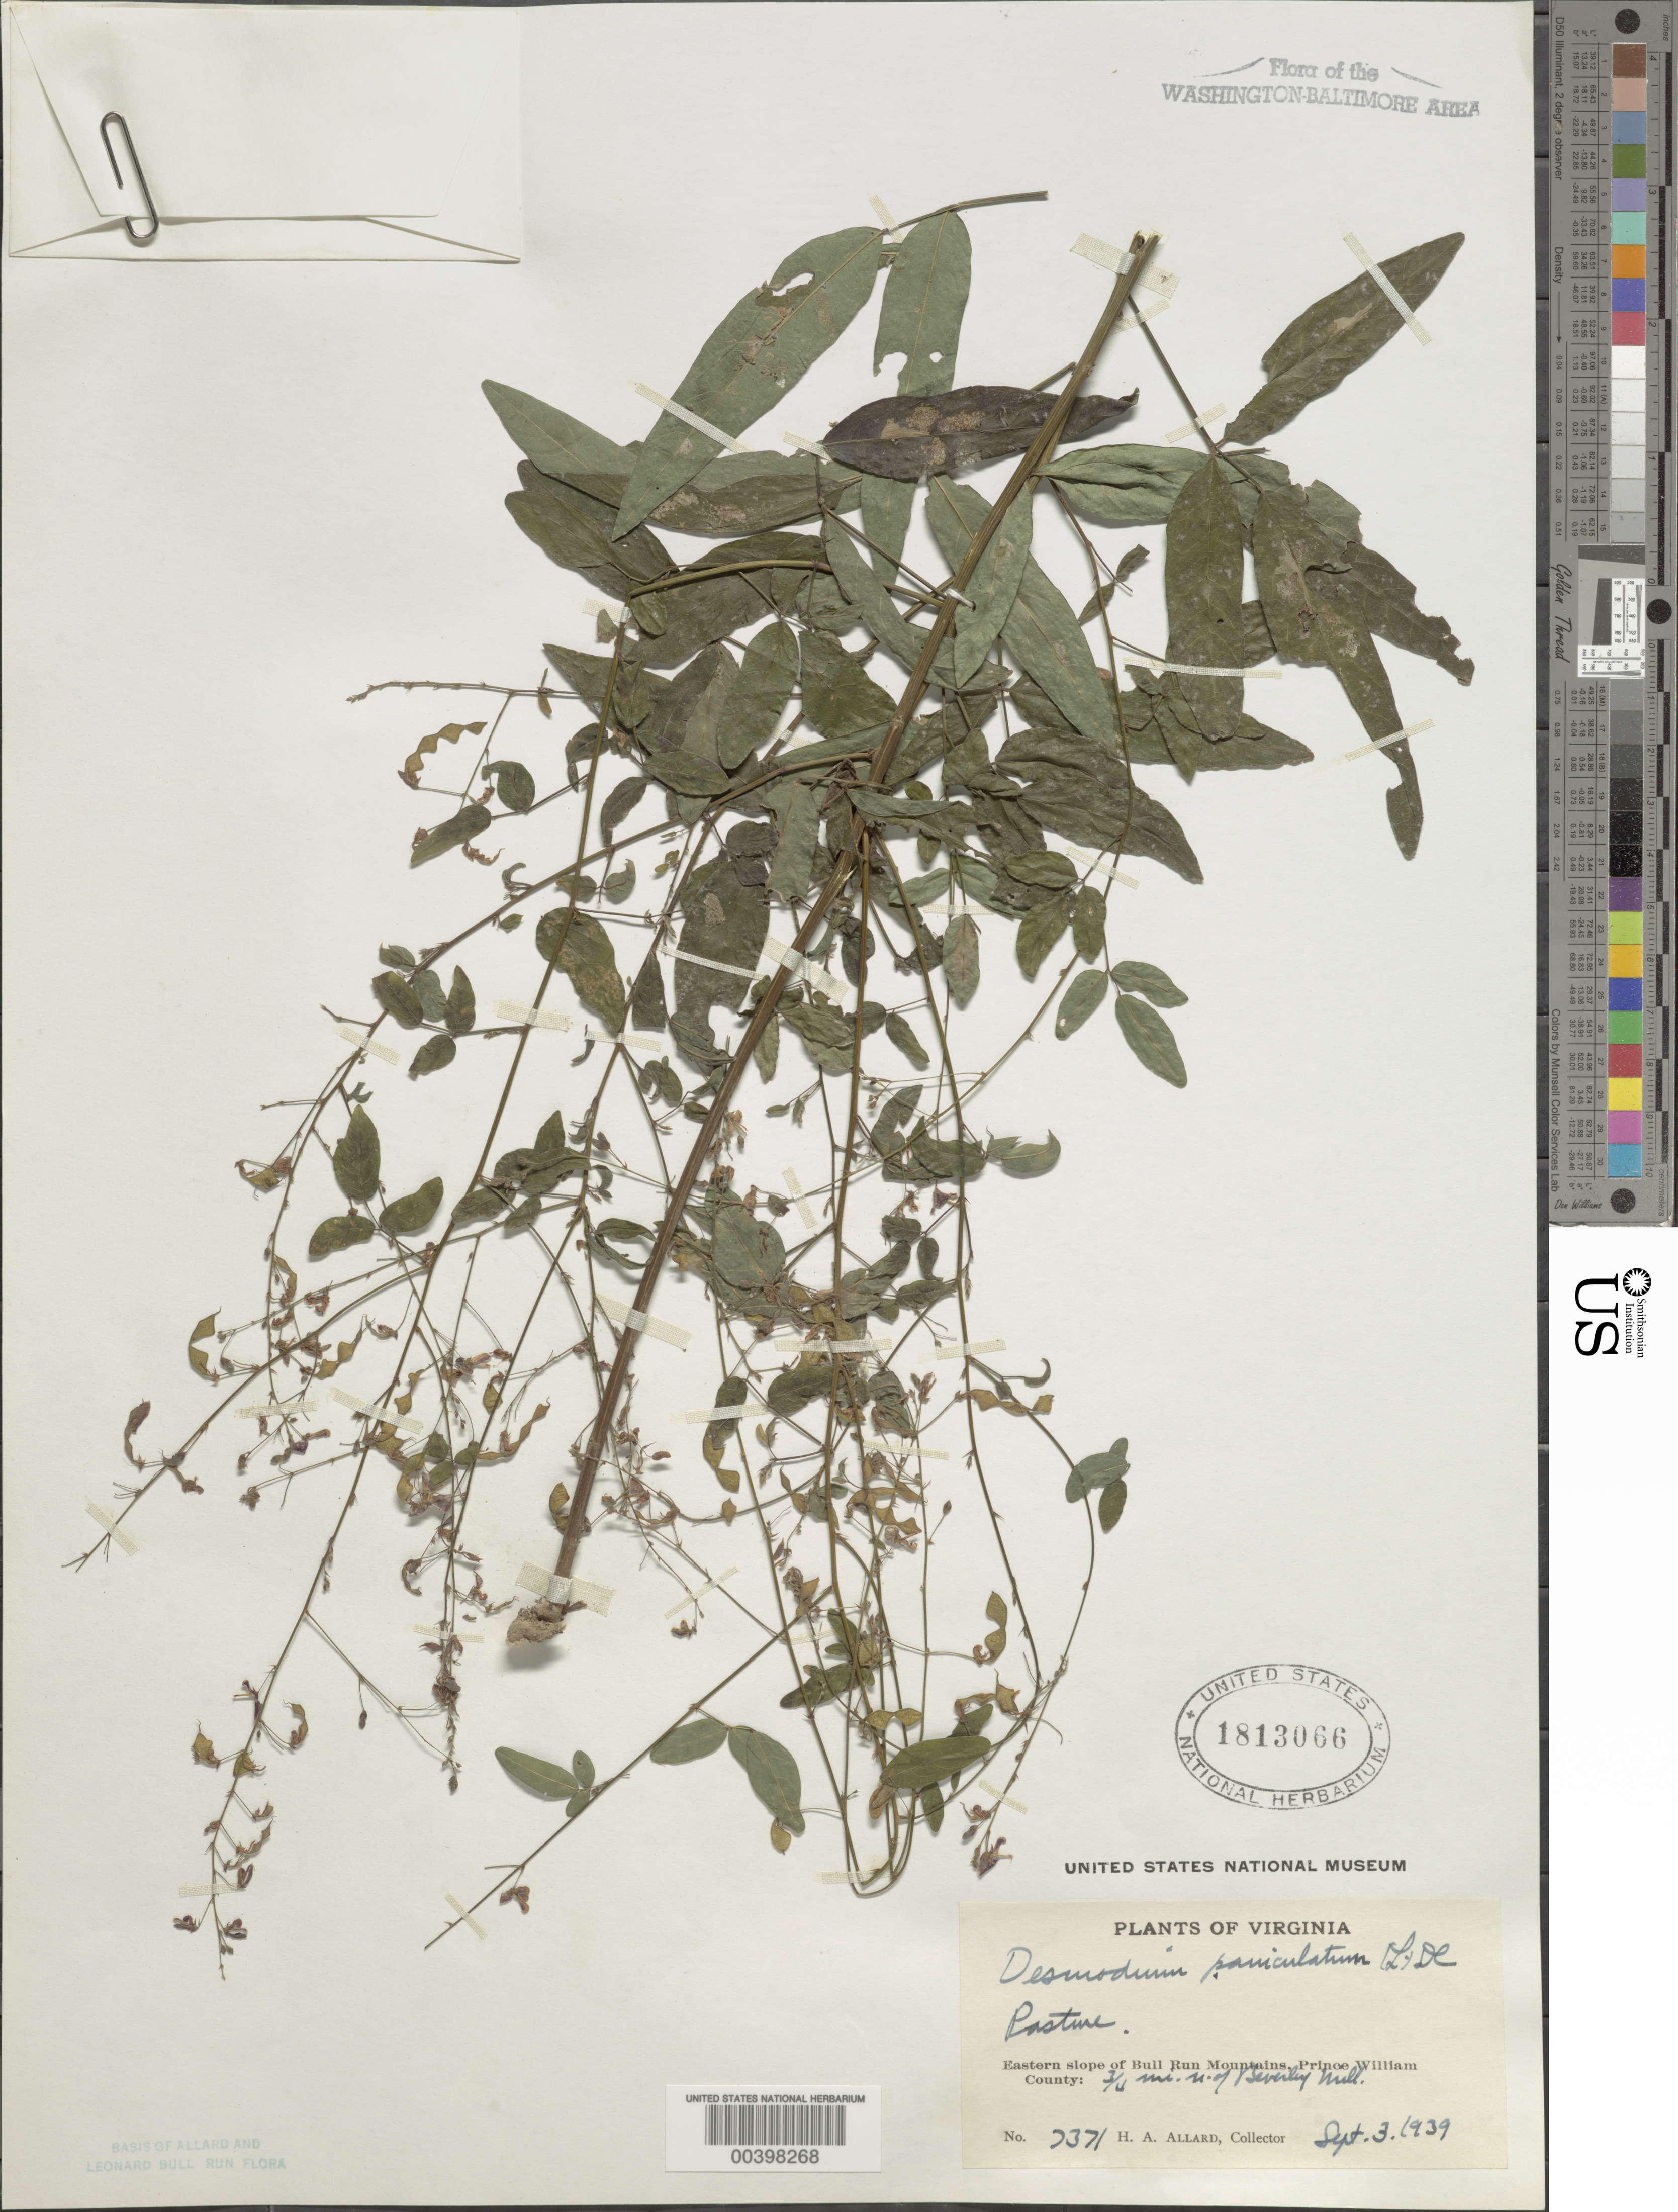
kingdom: Plantae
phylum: Tracheophyta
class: Magnoliopsida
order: Fabales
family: Fabaceae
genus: Desmodium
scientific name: Desmodium paniculatum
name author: (L.) DC.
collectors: H. A. Allard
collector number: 7371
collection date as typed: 03 Sep 1939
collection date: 1939-09-03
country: United States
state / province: Virginia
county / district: Prince William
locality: North of Beverley Mill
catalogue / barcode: US 1813066